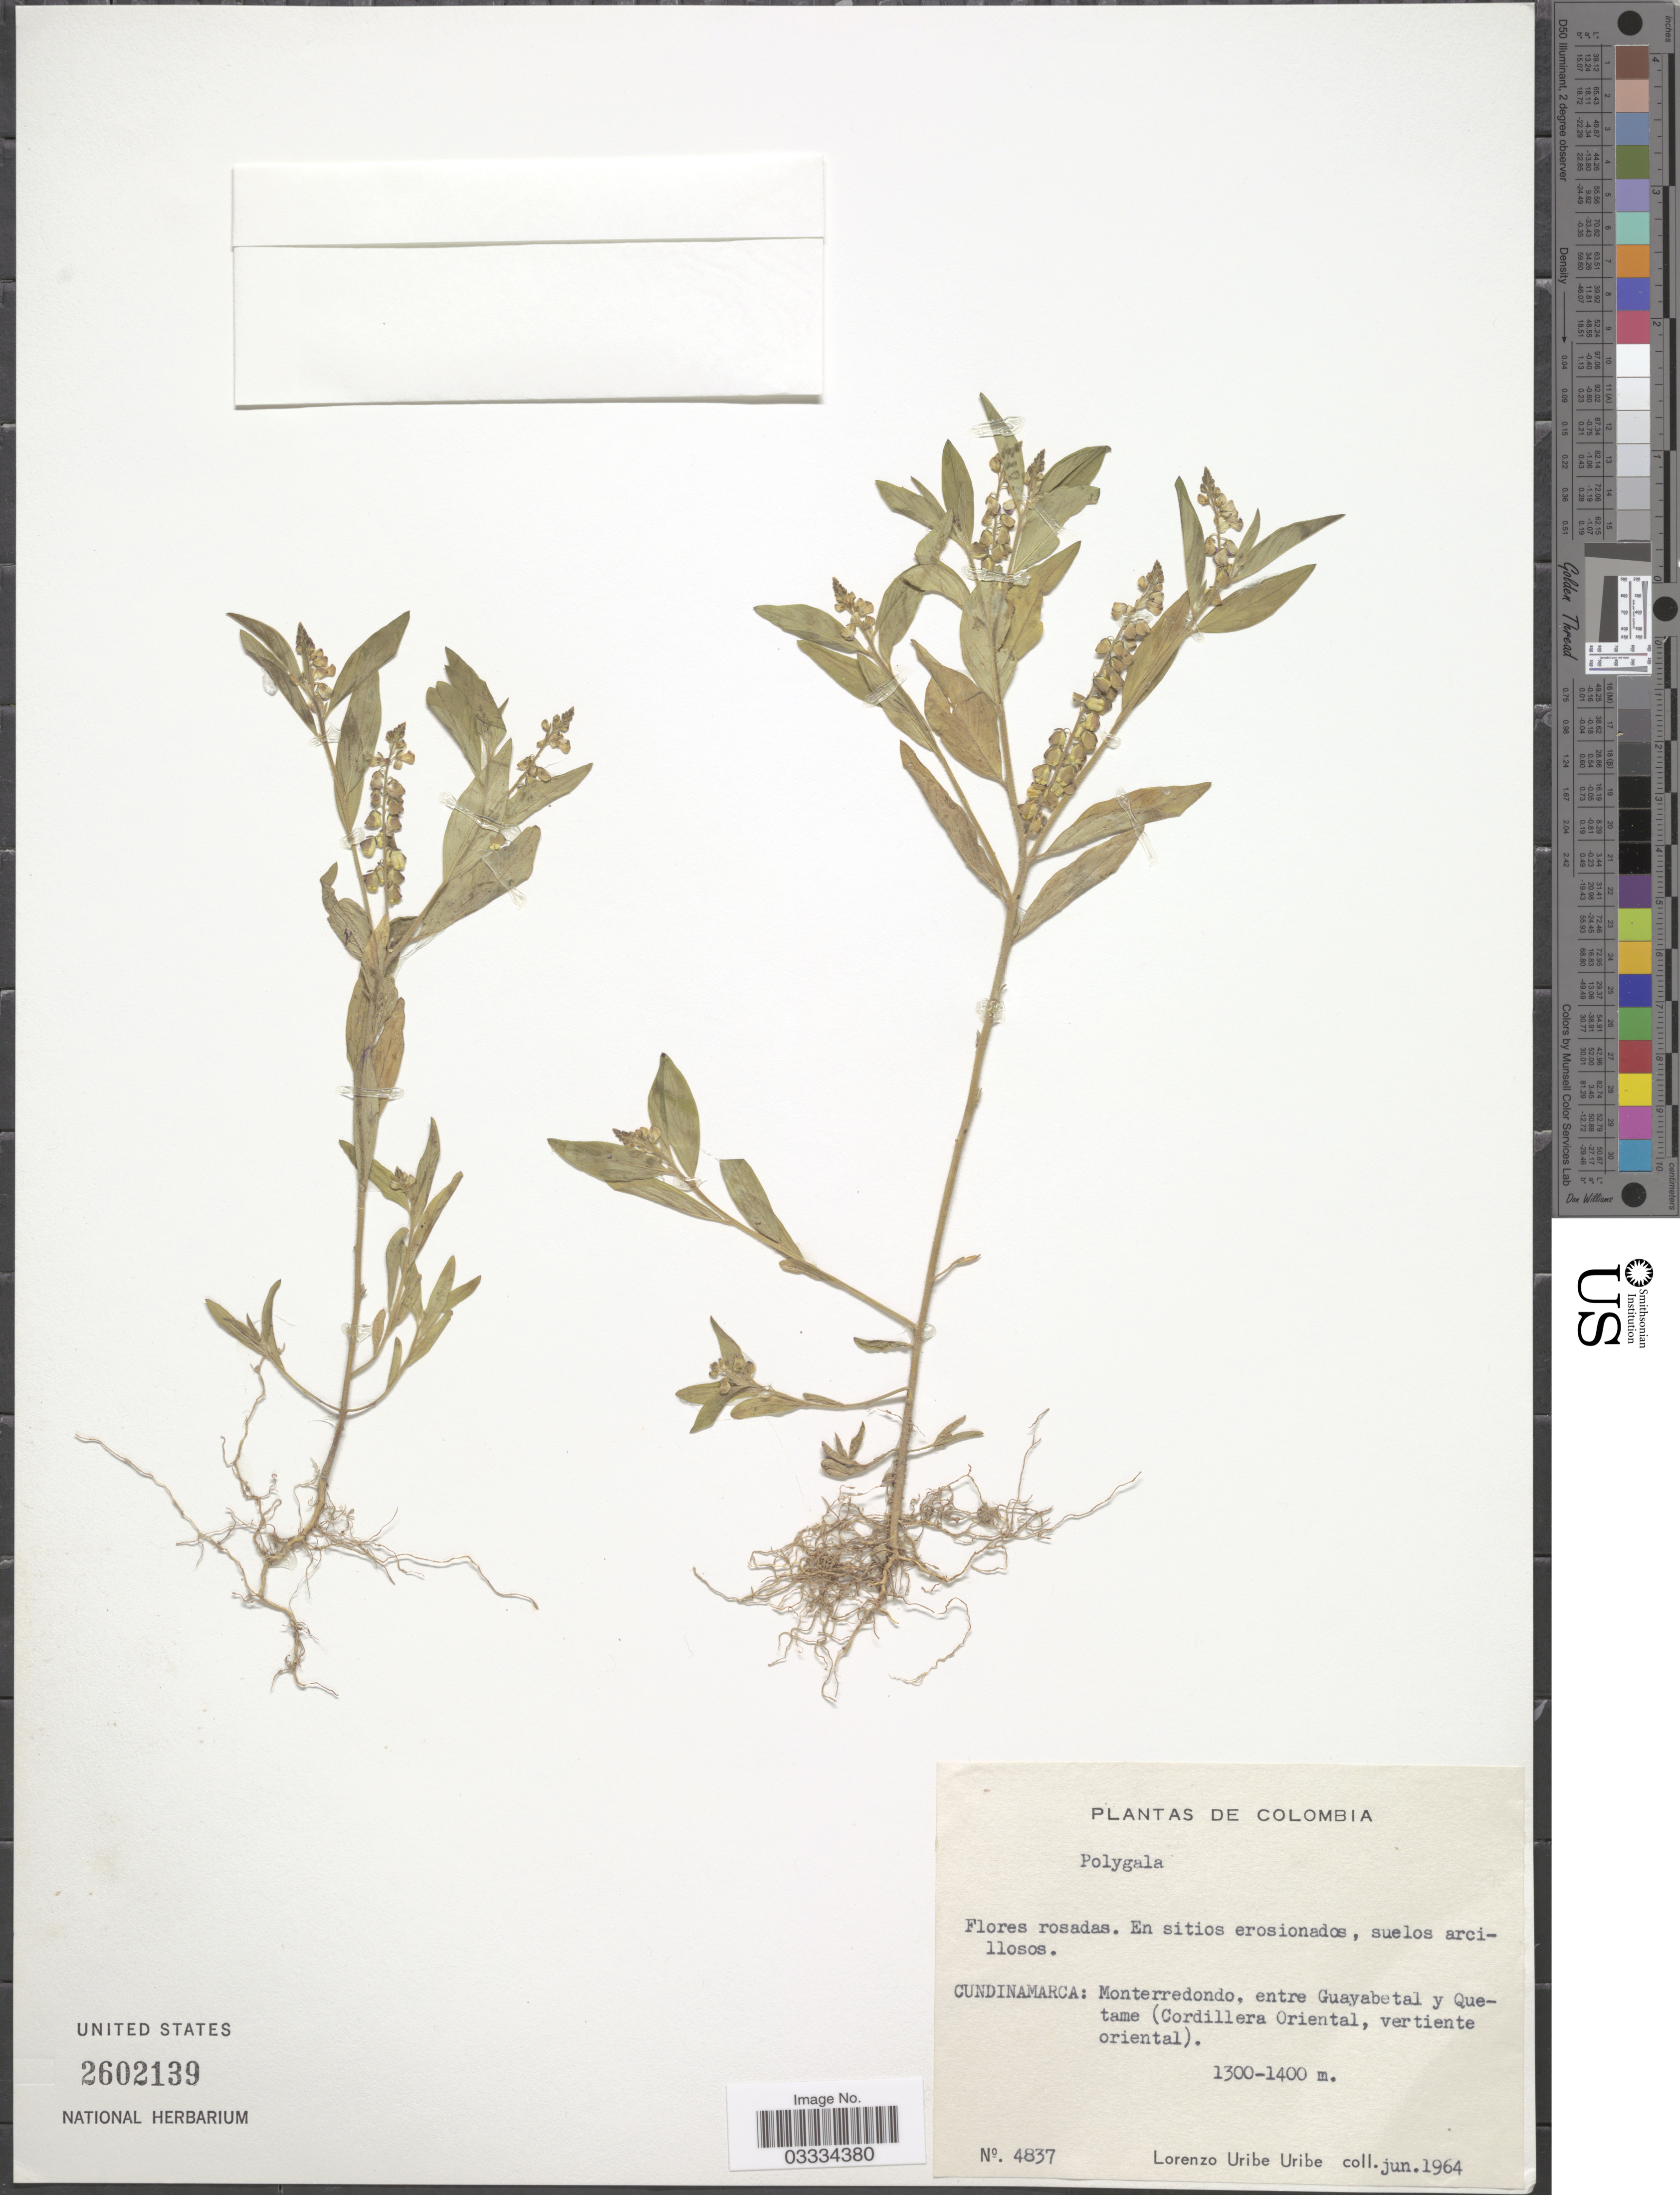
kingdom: Plantae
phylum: Tracheophyta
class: Magnoliopsida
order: Fabales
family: Polygalaceae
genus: Polygala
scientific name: Polygala sp.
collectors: L. Uribe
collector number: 4837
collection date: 1964-06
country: Colombia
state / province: Cundinamarca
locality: Monterredondo, entre Guayabetal y Quetame (Cordillera Oriental, vertiente oriental).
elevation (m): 1300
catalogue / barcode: US 2602139